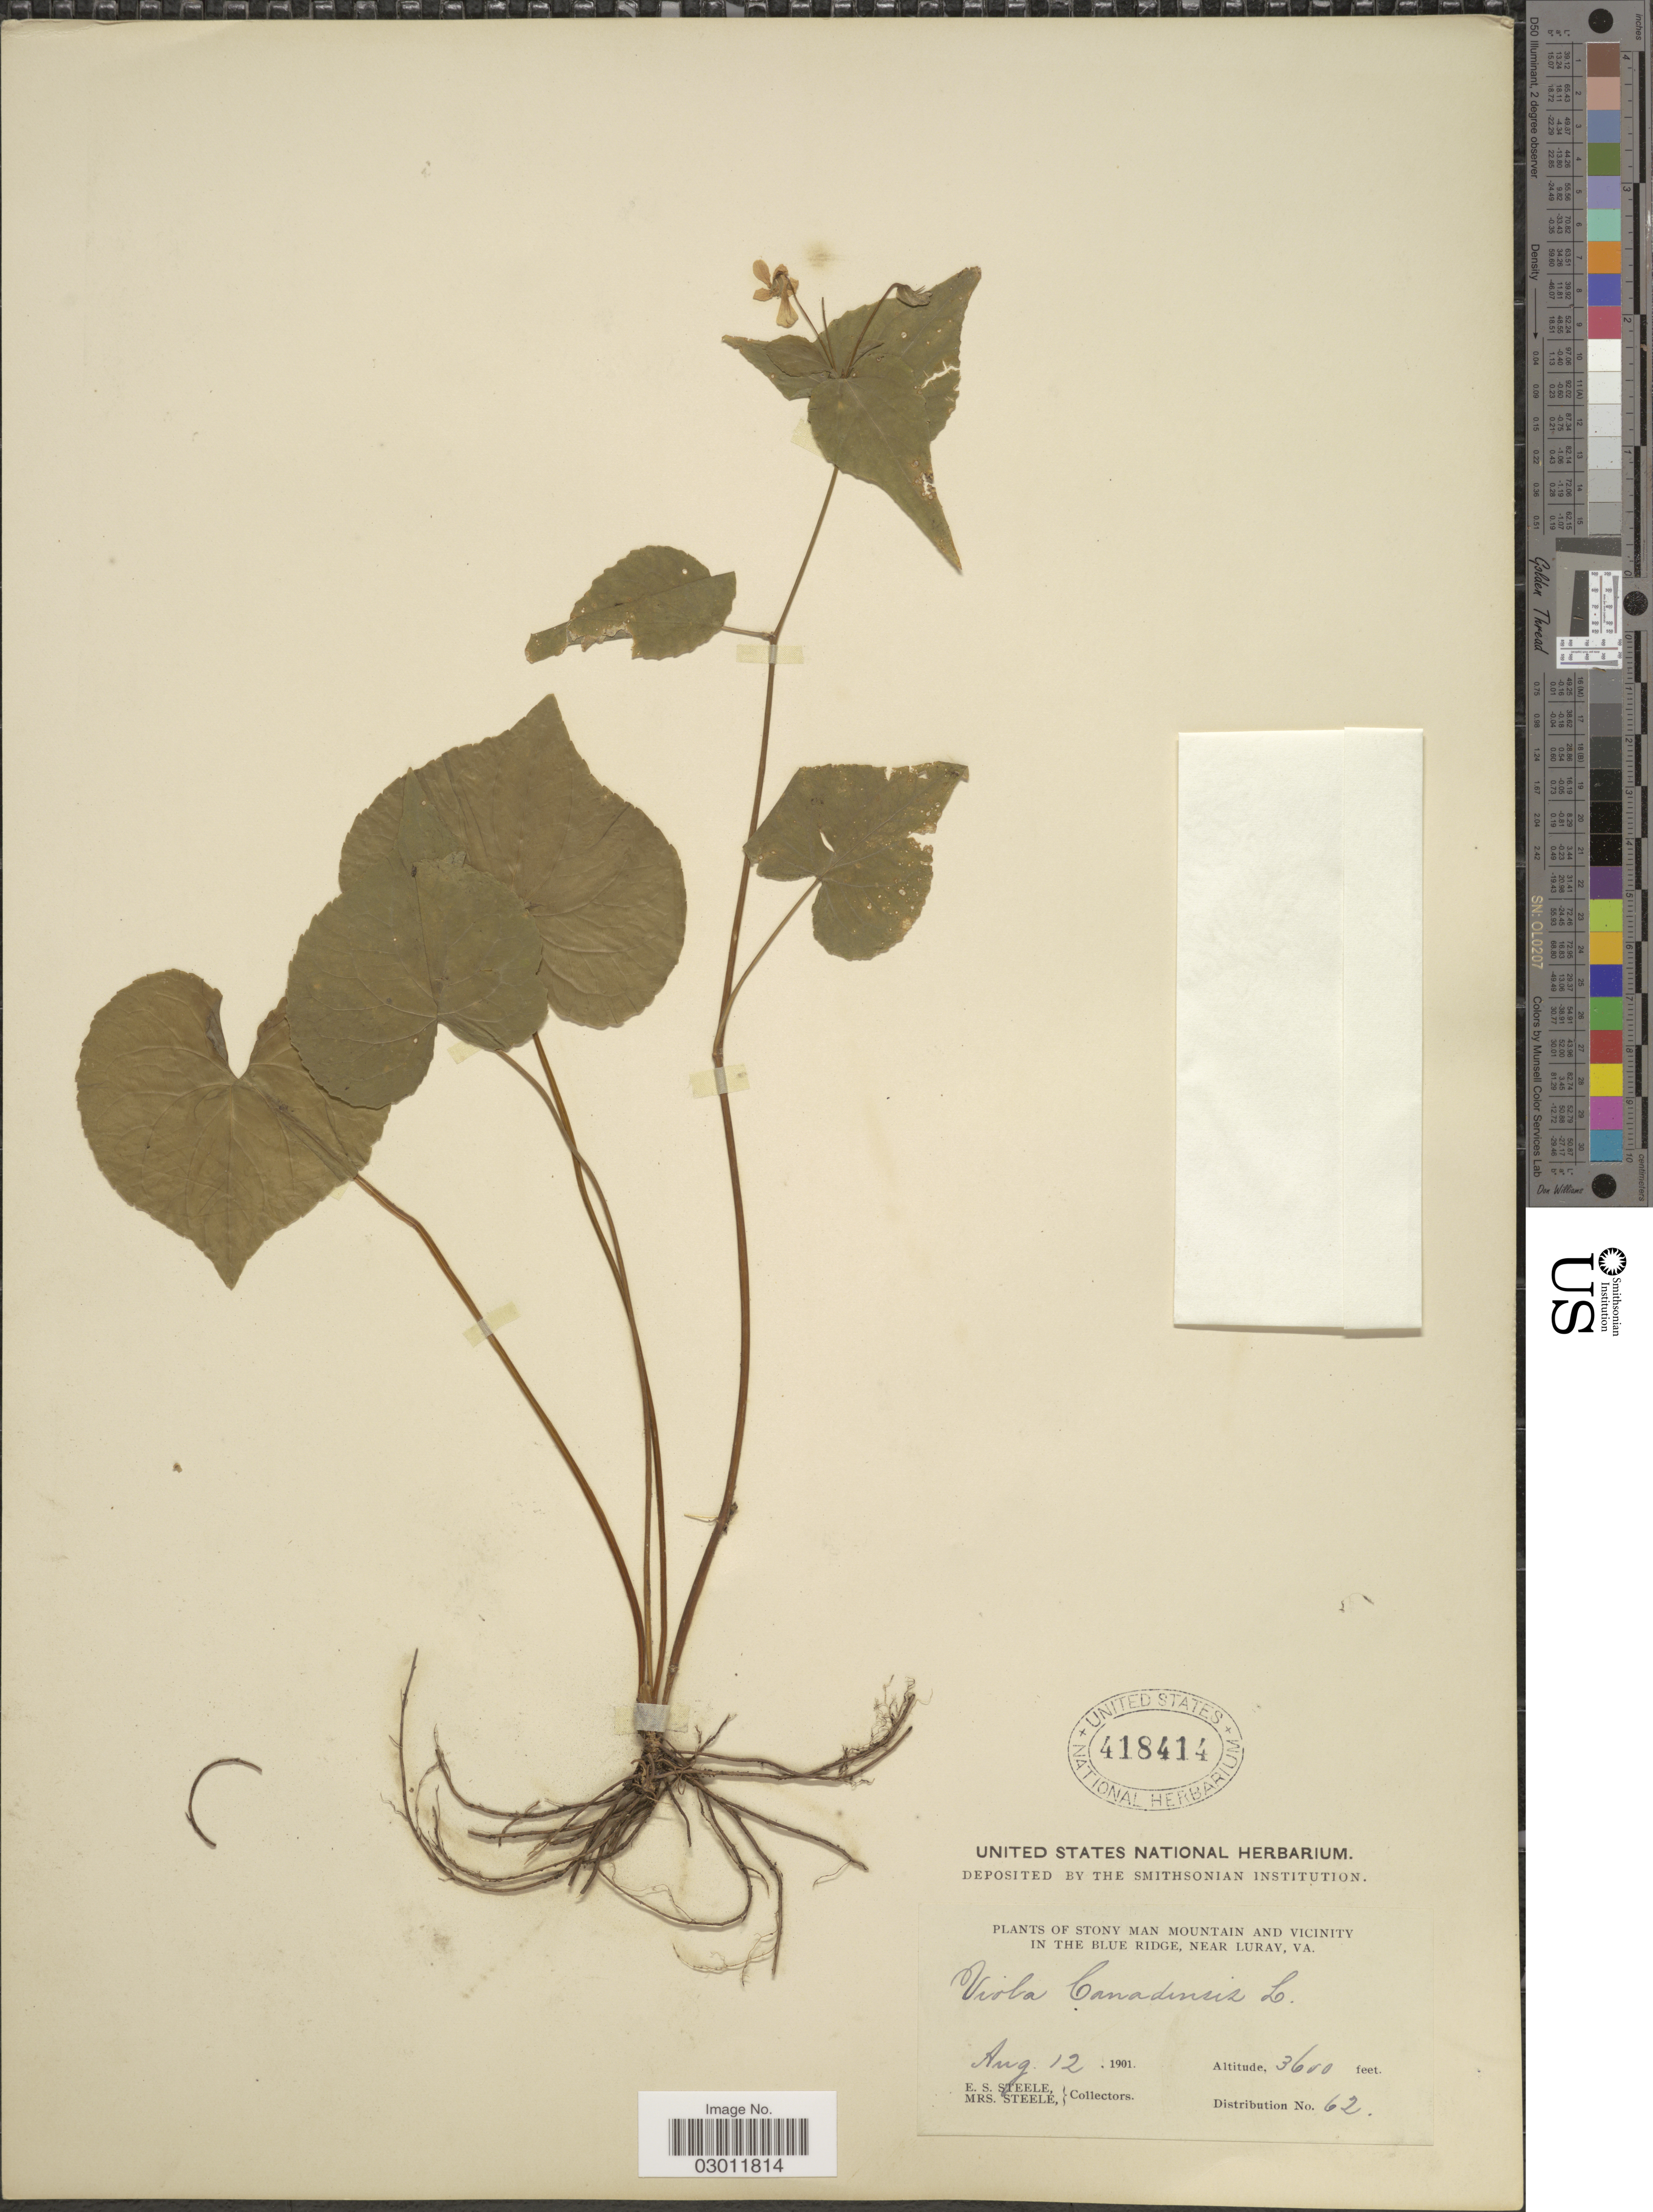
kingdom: Plantae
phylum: Tracheophyta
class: Magnoliopsida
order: Malpighiales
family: Violaceae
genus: Viola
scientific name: Viola canadensis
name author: L.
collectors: E. Steele & Mrs. E. S. Steele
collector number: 62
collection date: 1901-08-12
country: United States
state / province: Virginia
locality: Stony Man Mountain and vicinity. In the Blue Ridge, near Luray, Va.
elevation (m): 1097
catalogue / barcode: US 418414